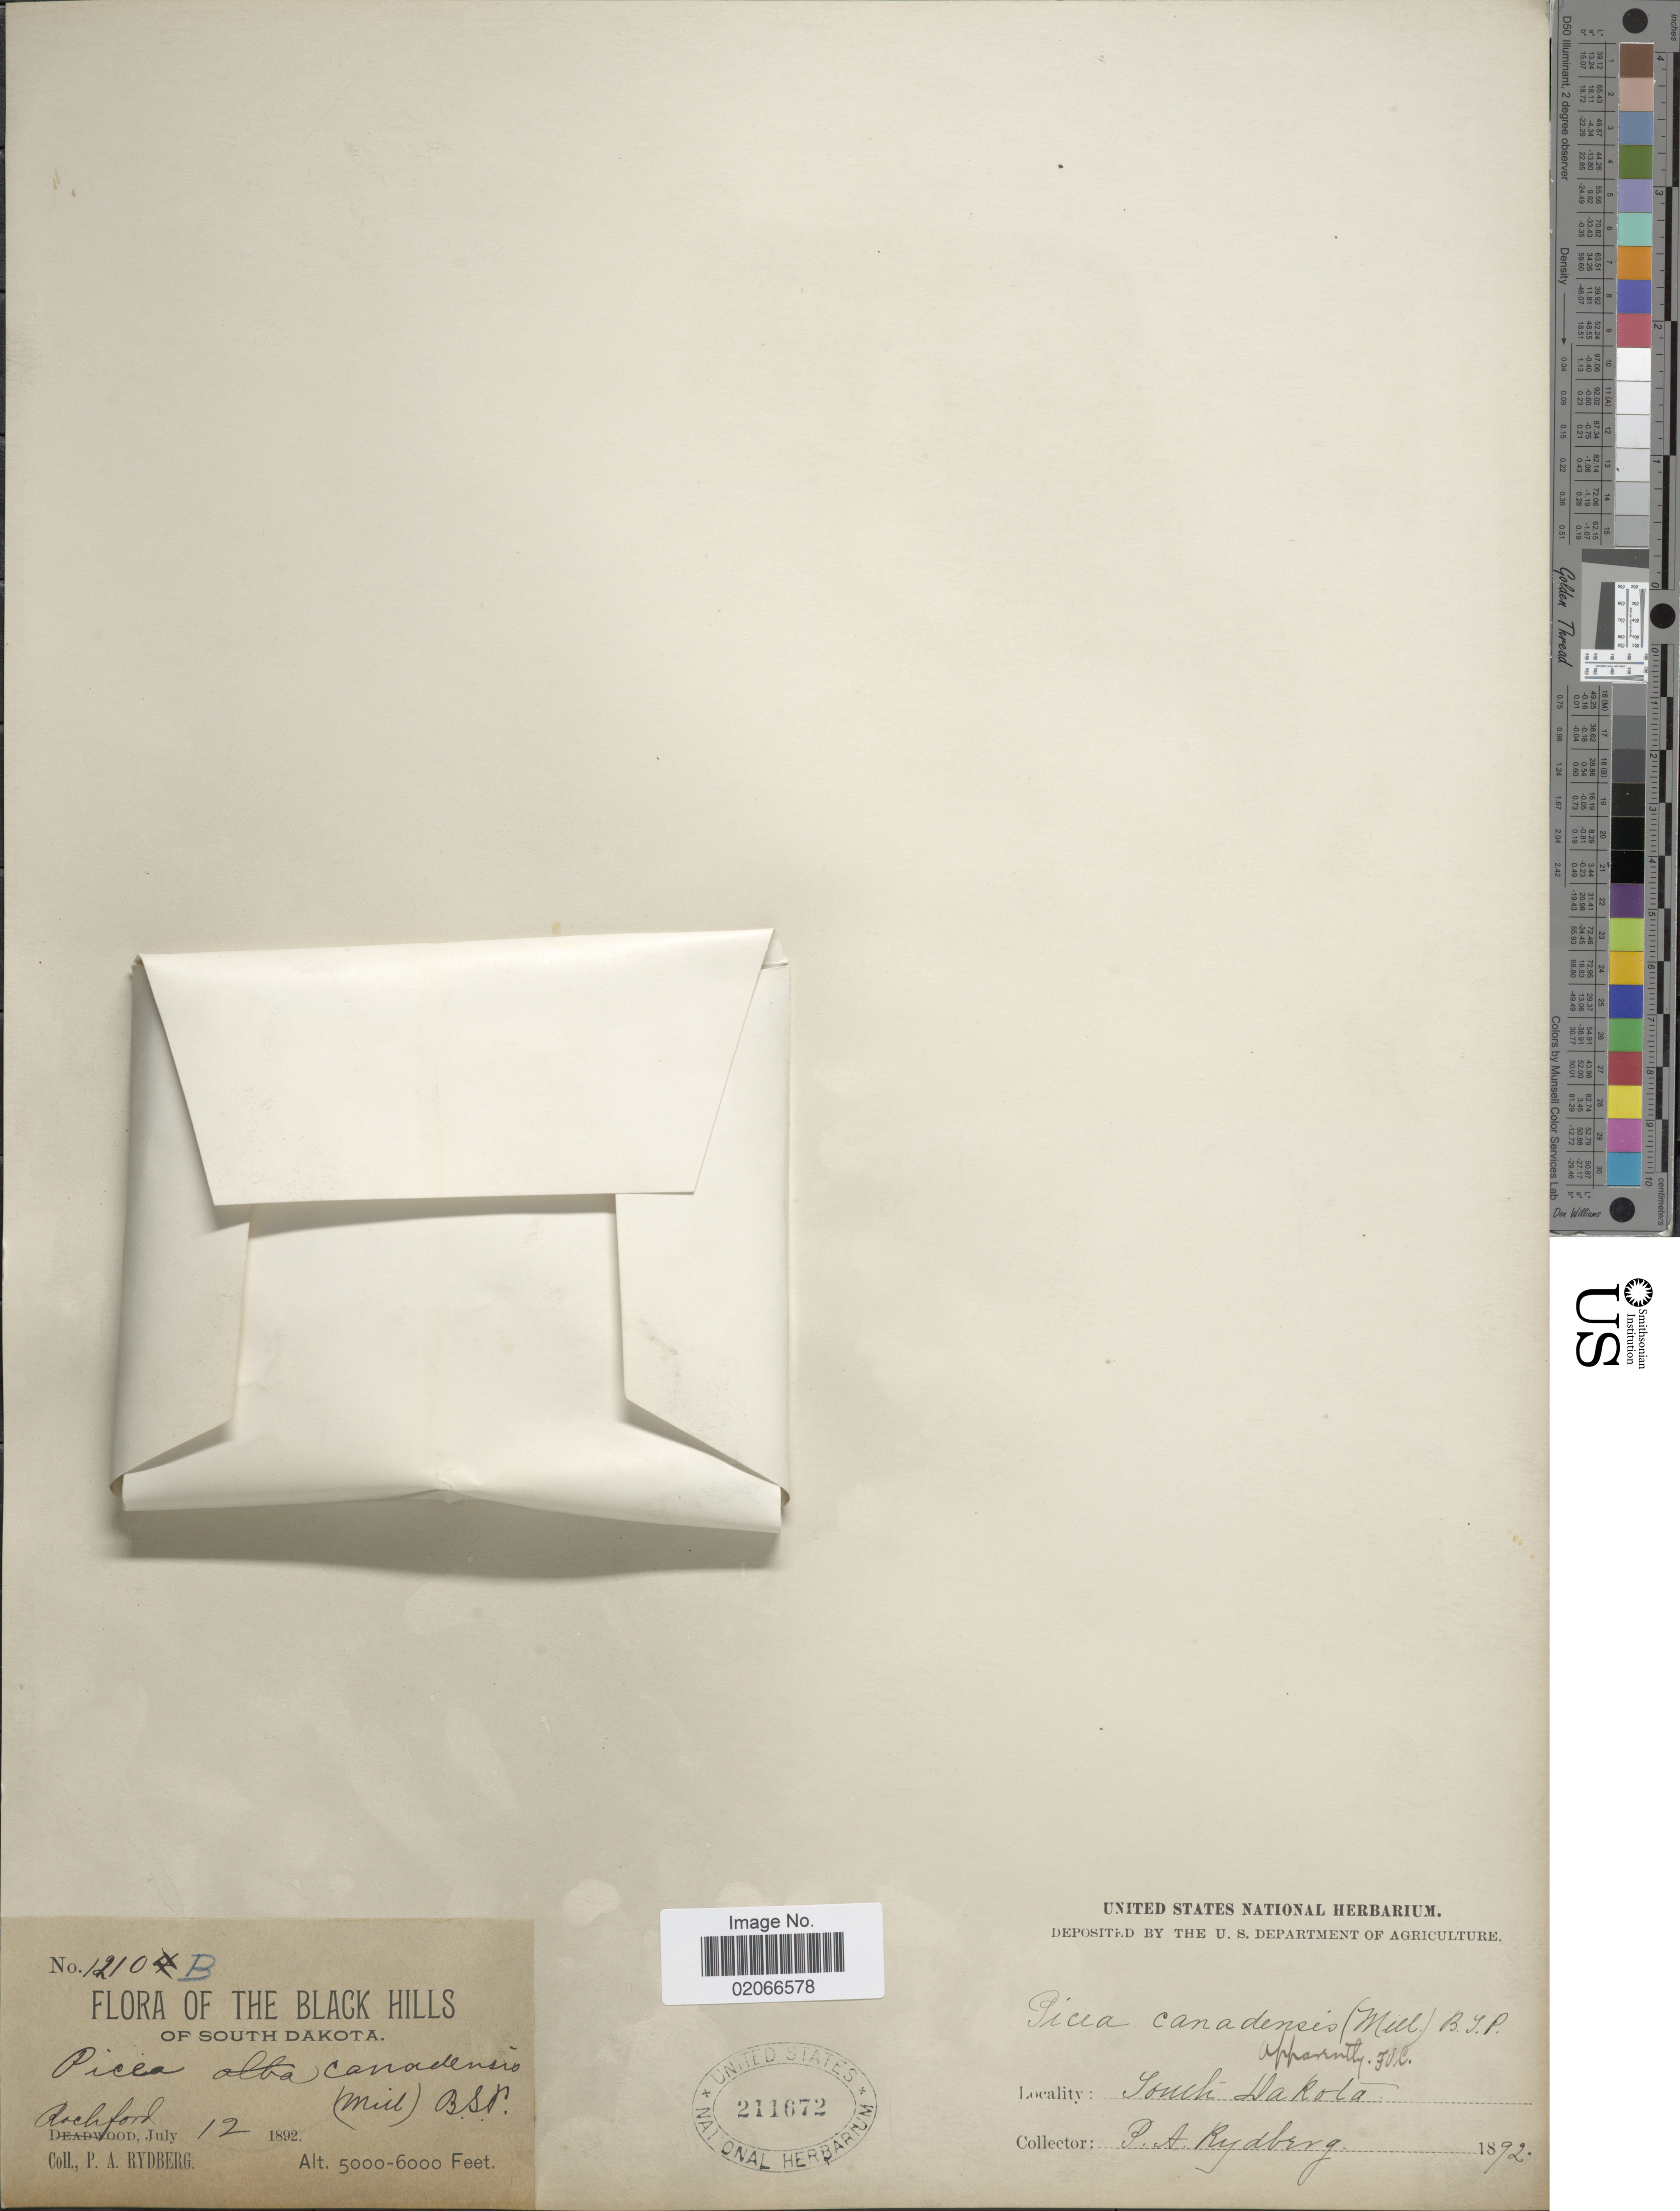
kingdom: Plantae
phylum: Tracheophyta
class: Pinopsida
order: Pinales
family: Pinaceae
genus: Picea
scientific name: Picea glauca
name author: (Moench) Voss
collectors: P. A. Rydberg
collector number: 1210B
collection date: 1892-07-12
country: United States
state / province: South Dakota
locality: The Black Hills, Rochford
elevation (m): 1524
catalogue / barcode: US 211672